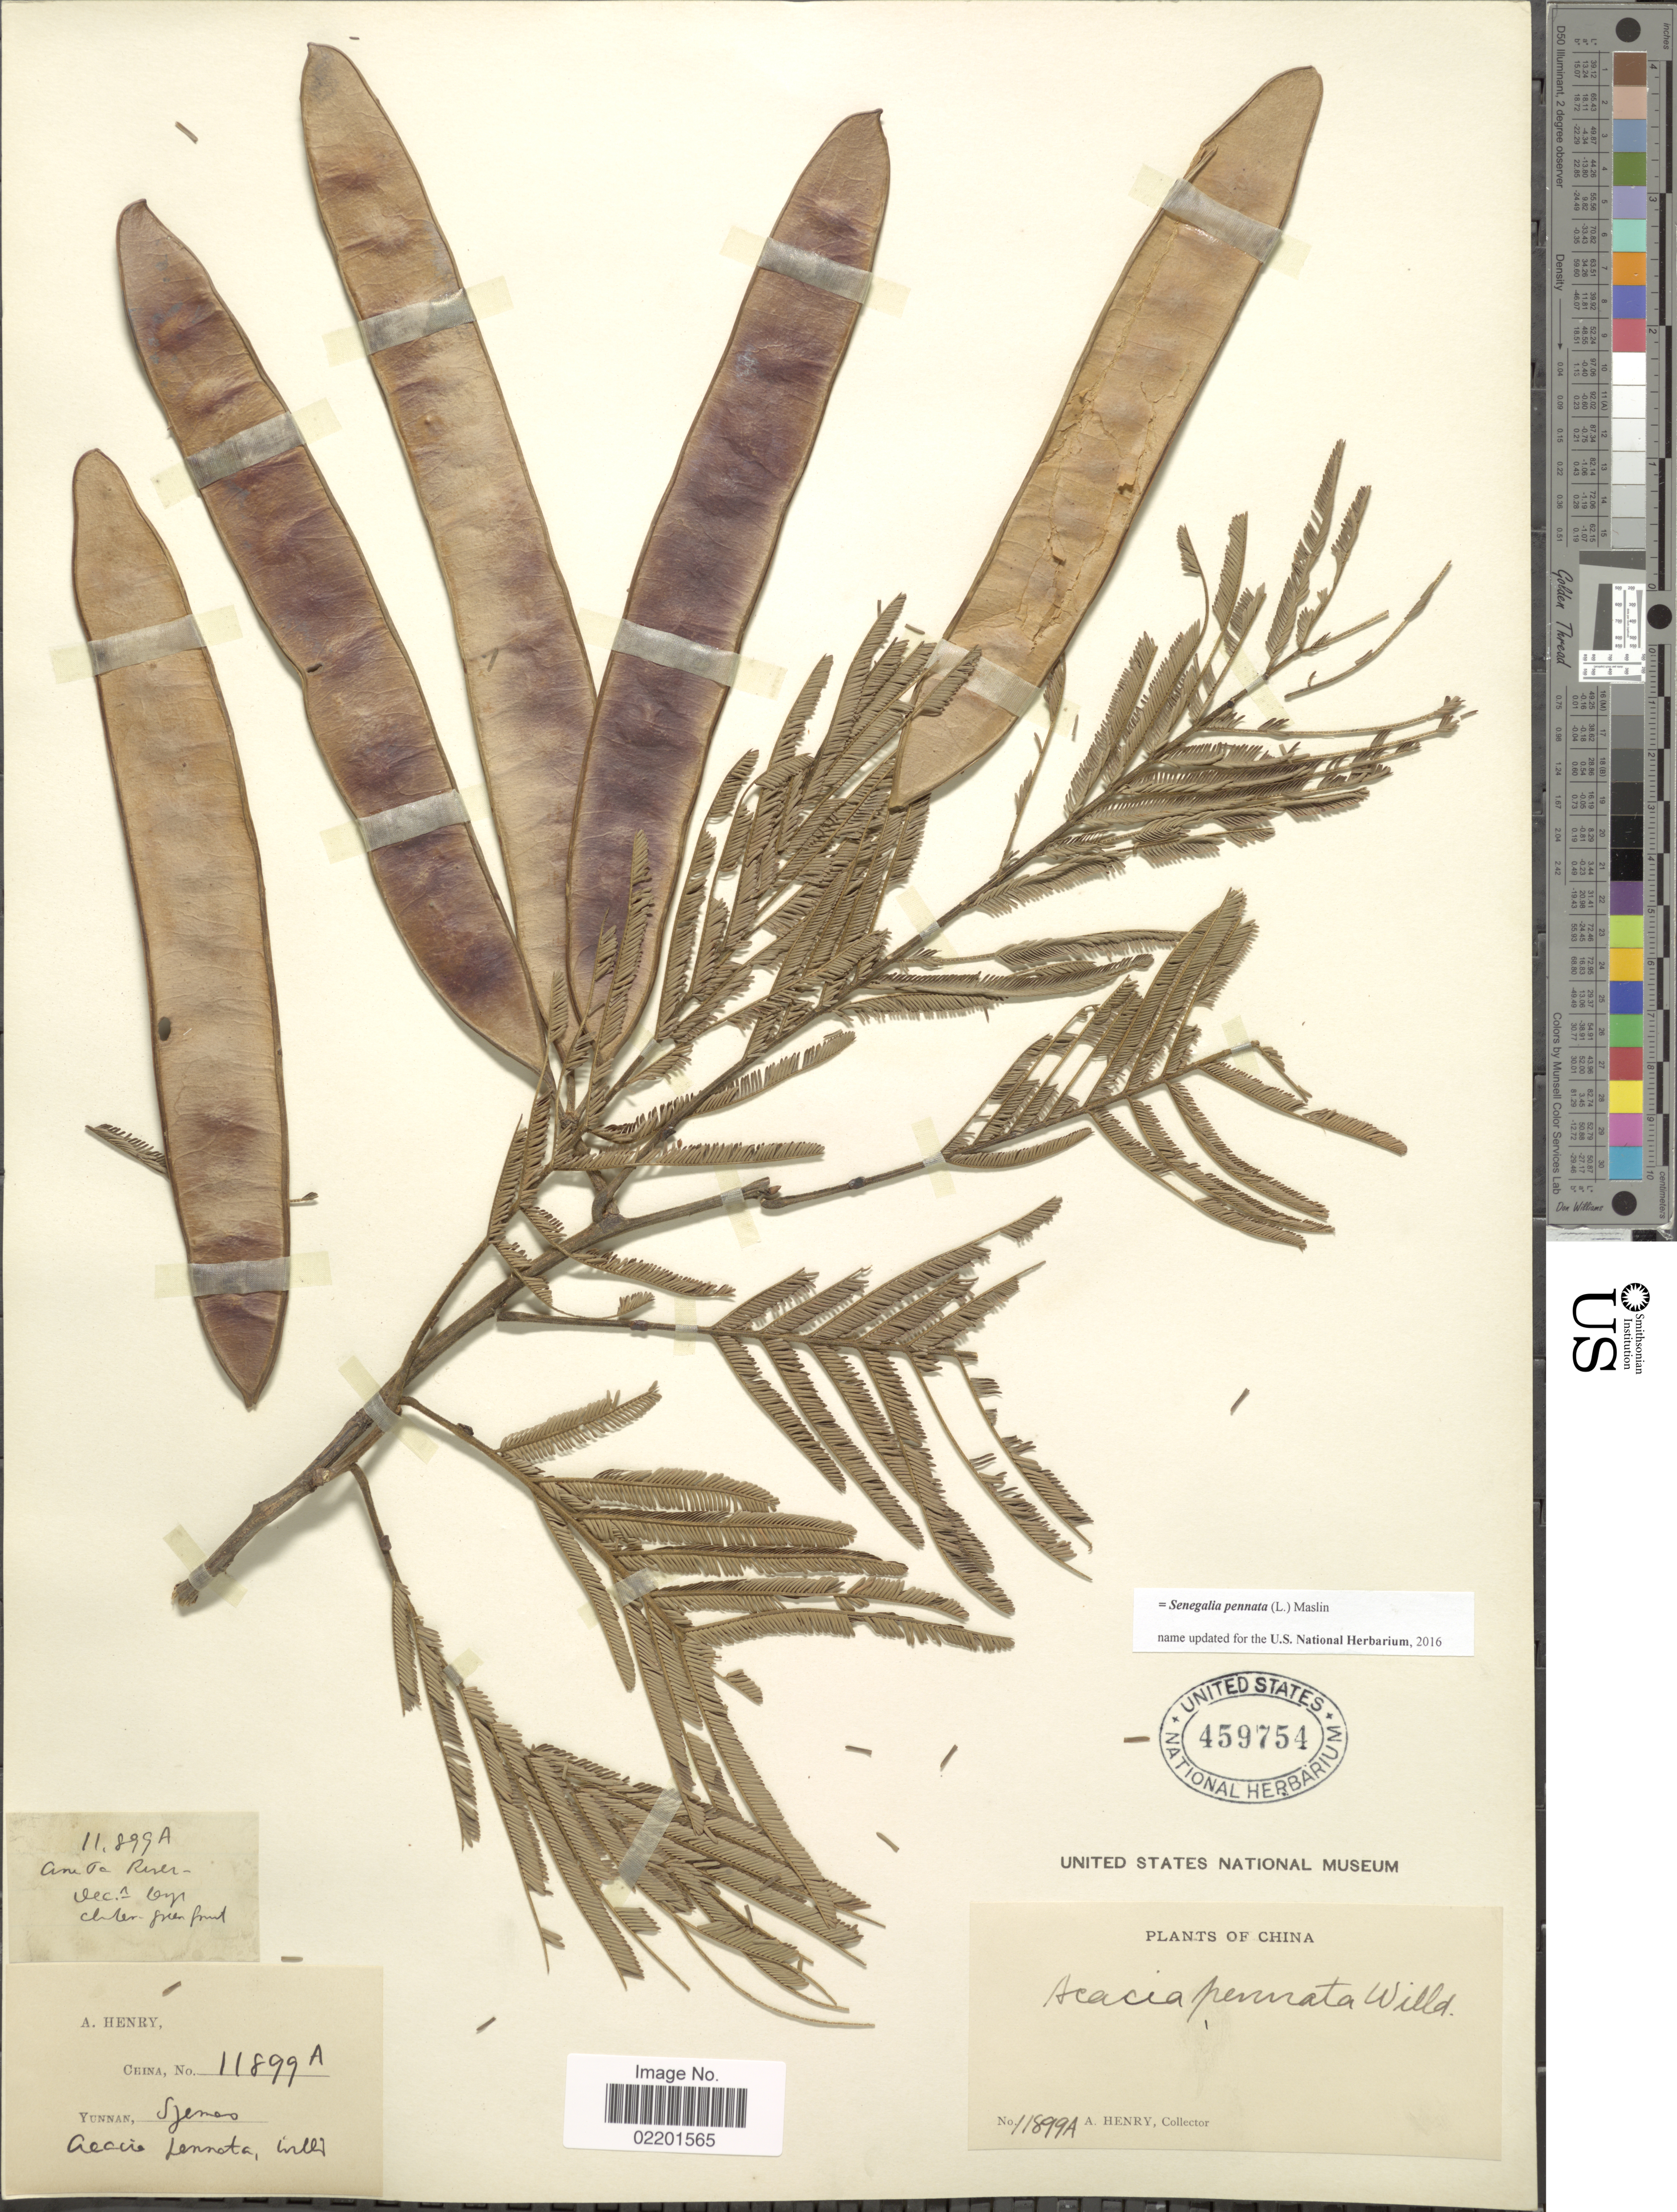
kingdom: Plantae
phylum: Tracheophyta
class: Magnoliopsida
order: Fabales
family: Fabaceae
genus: Senegalia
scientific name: Senegalia pennata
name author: (L.) Maslin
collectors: A. Henry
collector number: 11899 A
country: China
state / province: Yunnan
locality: Szemao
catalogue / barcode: US 459754